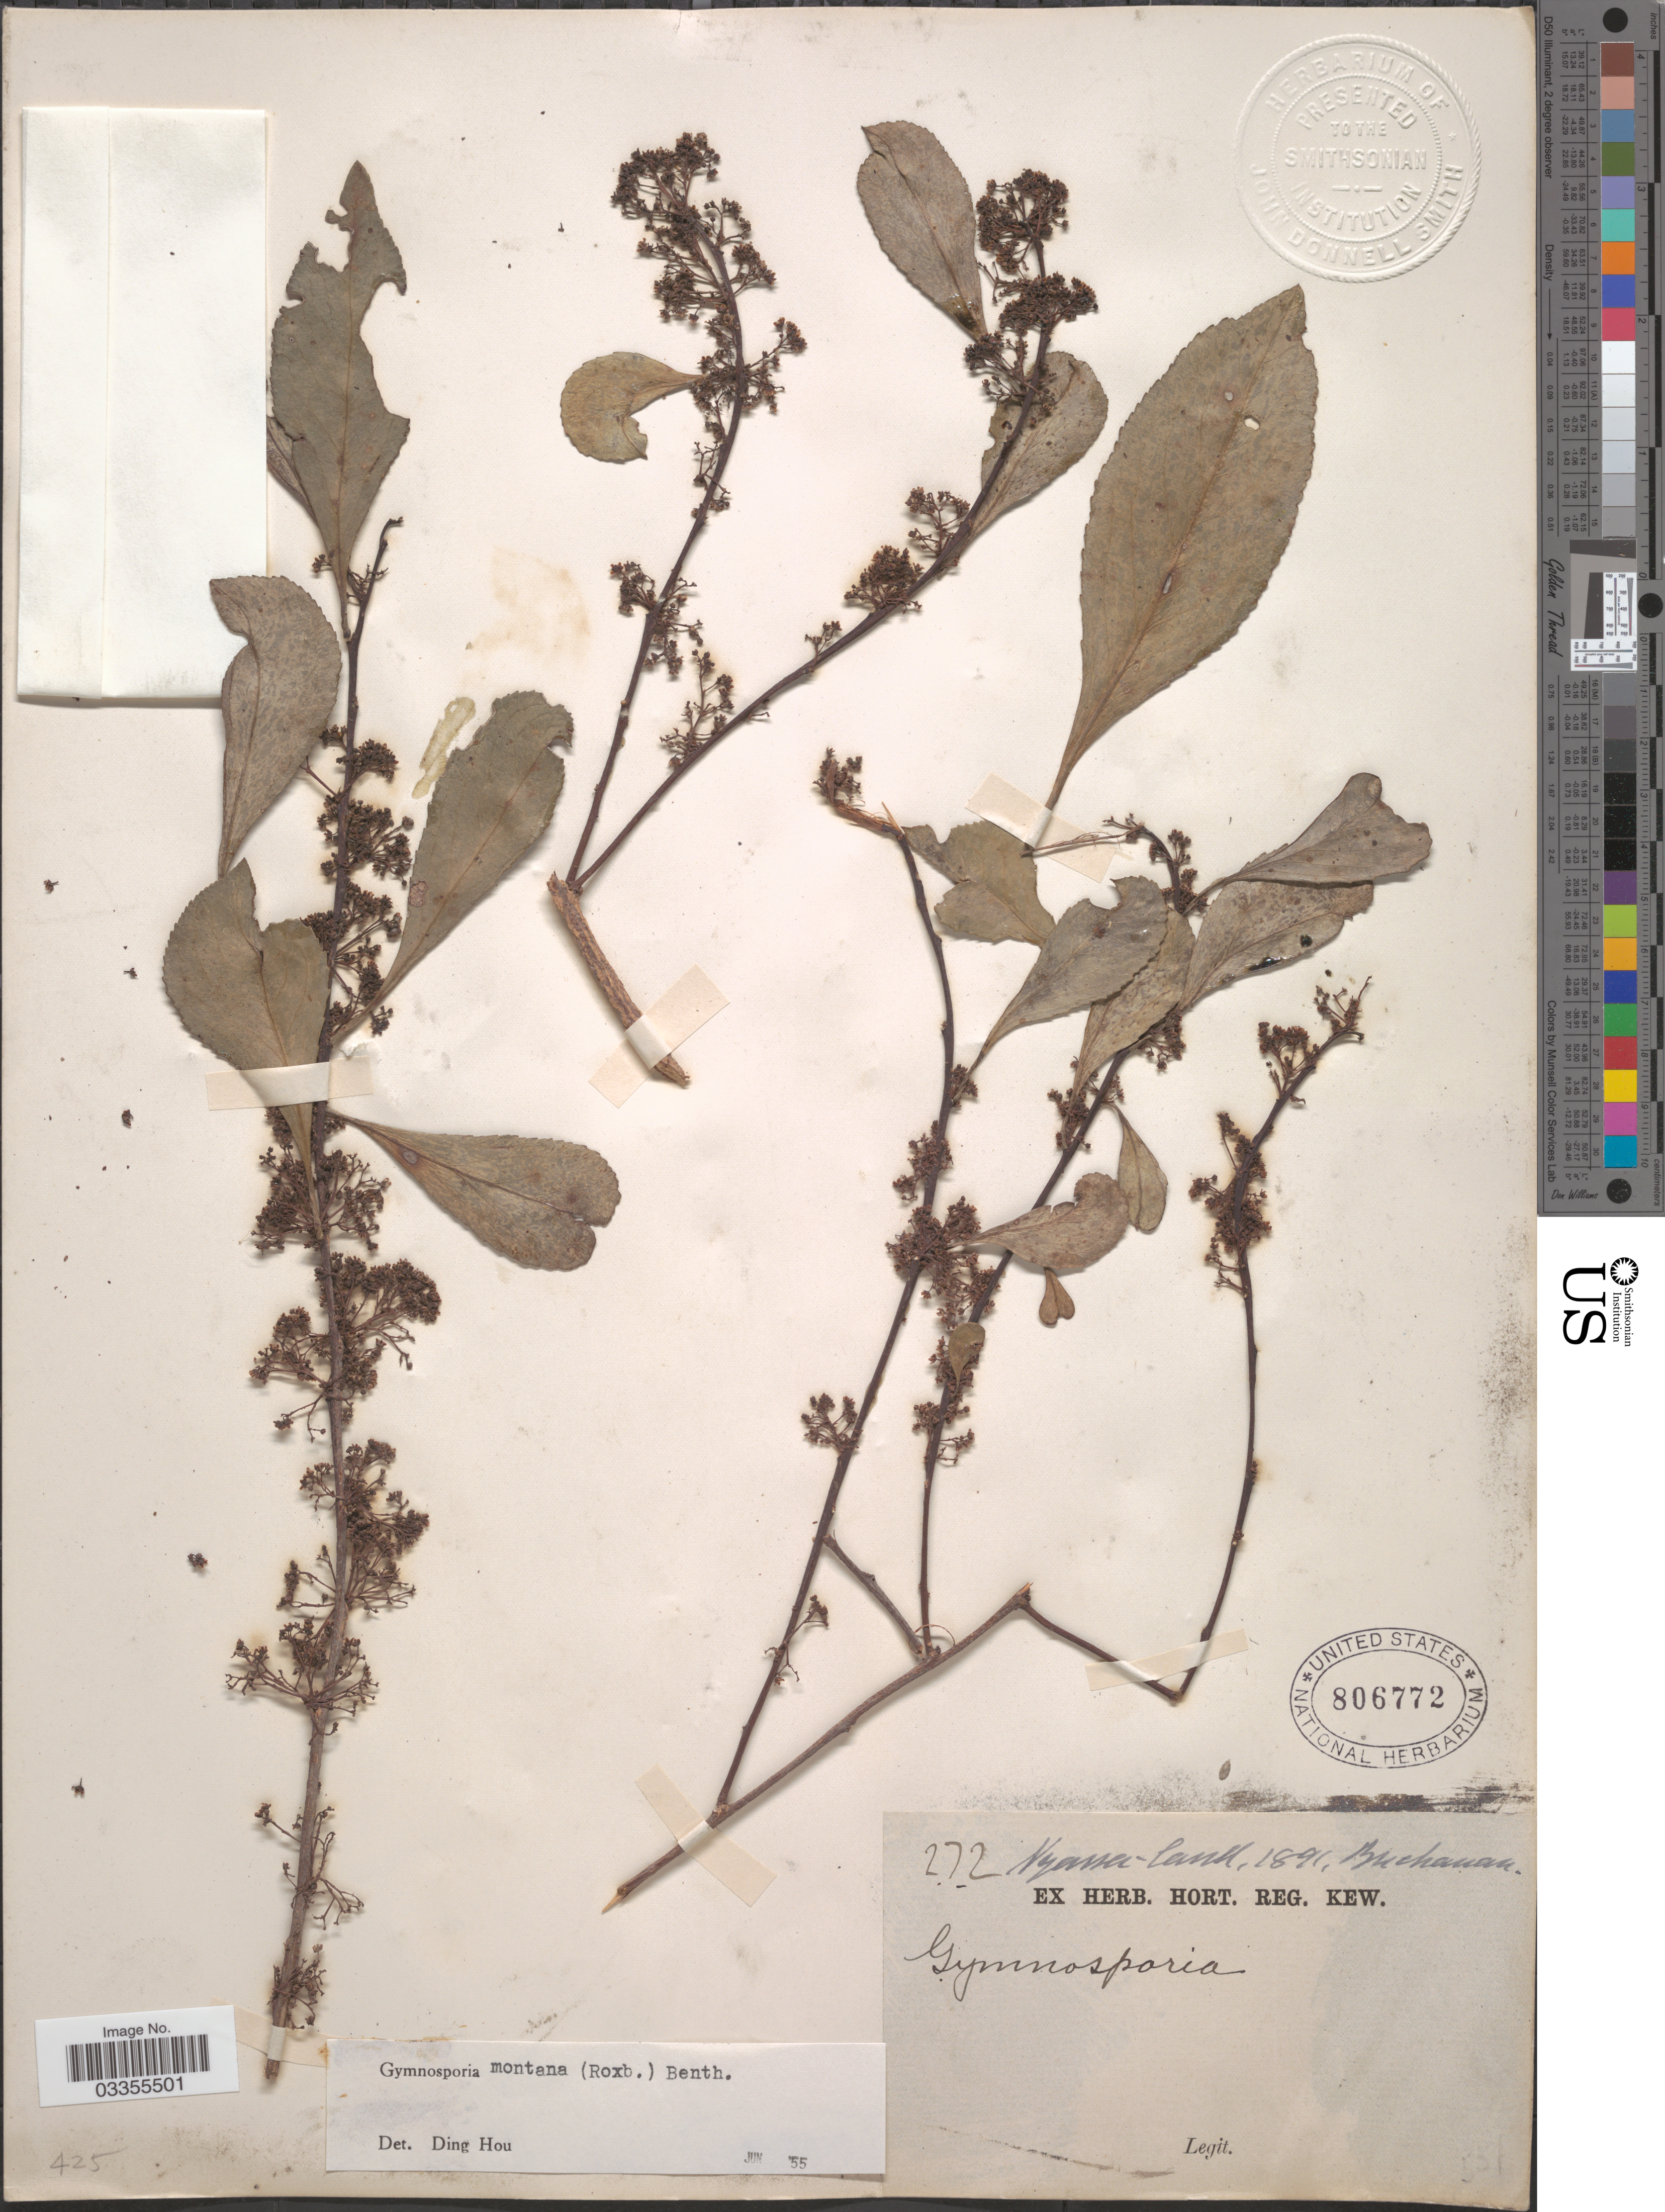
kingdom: Plantae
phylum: Tracheophyta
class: Magnoliopsida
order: Celastrales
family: Celastraceae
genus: Gymnosporia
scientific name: Gymnosporia montana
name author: (Roth) Benth.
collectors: -. Buchanan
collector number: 272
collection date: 1891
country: Malawi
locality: Nyassa-land.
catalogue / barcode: US 806772